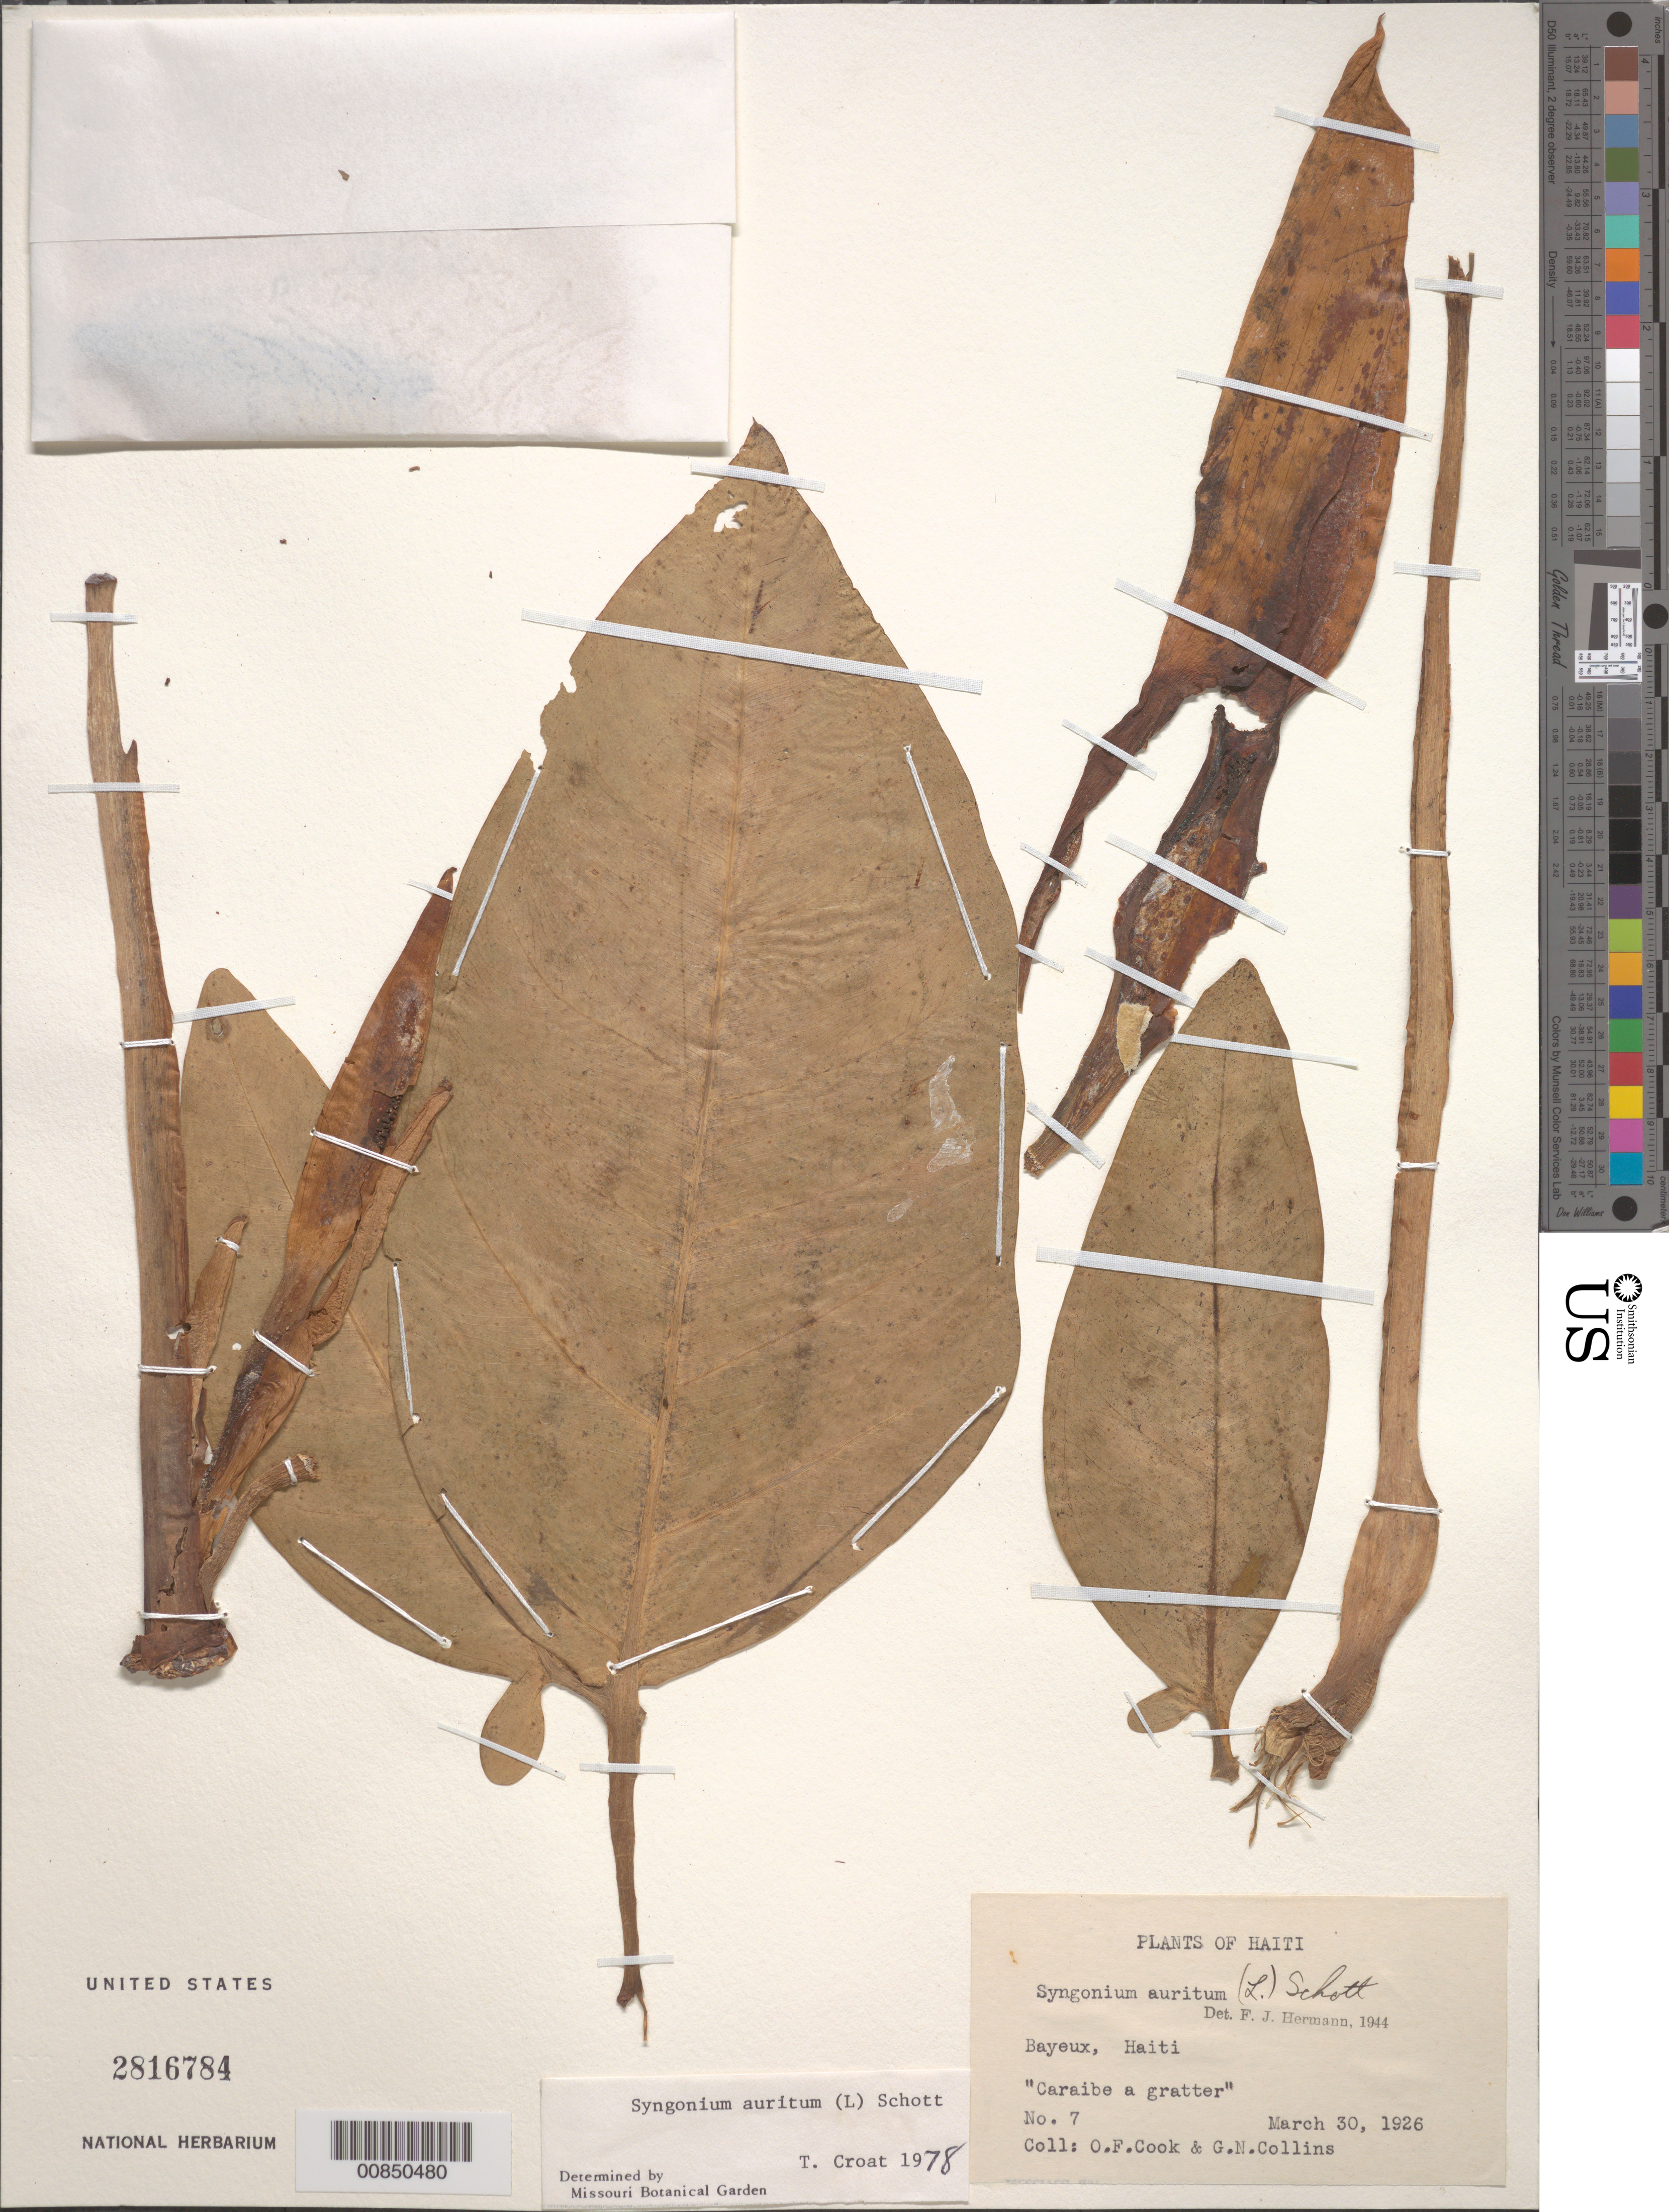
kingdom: Plantae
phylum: Tracheophyta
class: Liliopsida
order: Alismatales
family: Araceae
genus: Syngonium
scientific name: Syngonium auritum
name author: (L.) Schott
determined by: Croat, Thomas B., Missouri Botanical Garden (MO)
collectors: O. F. Cook & G. Collins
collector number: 7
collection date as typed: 30 Mar 1926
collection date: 1926-03-30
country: Haiti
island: Hispaniola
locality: Bayeux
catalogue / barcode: US 2816784